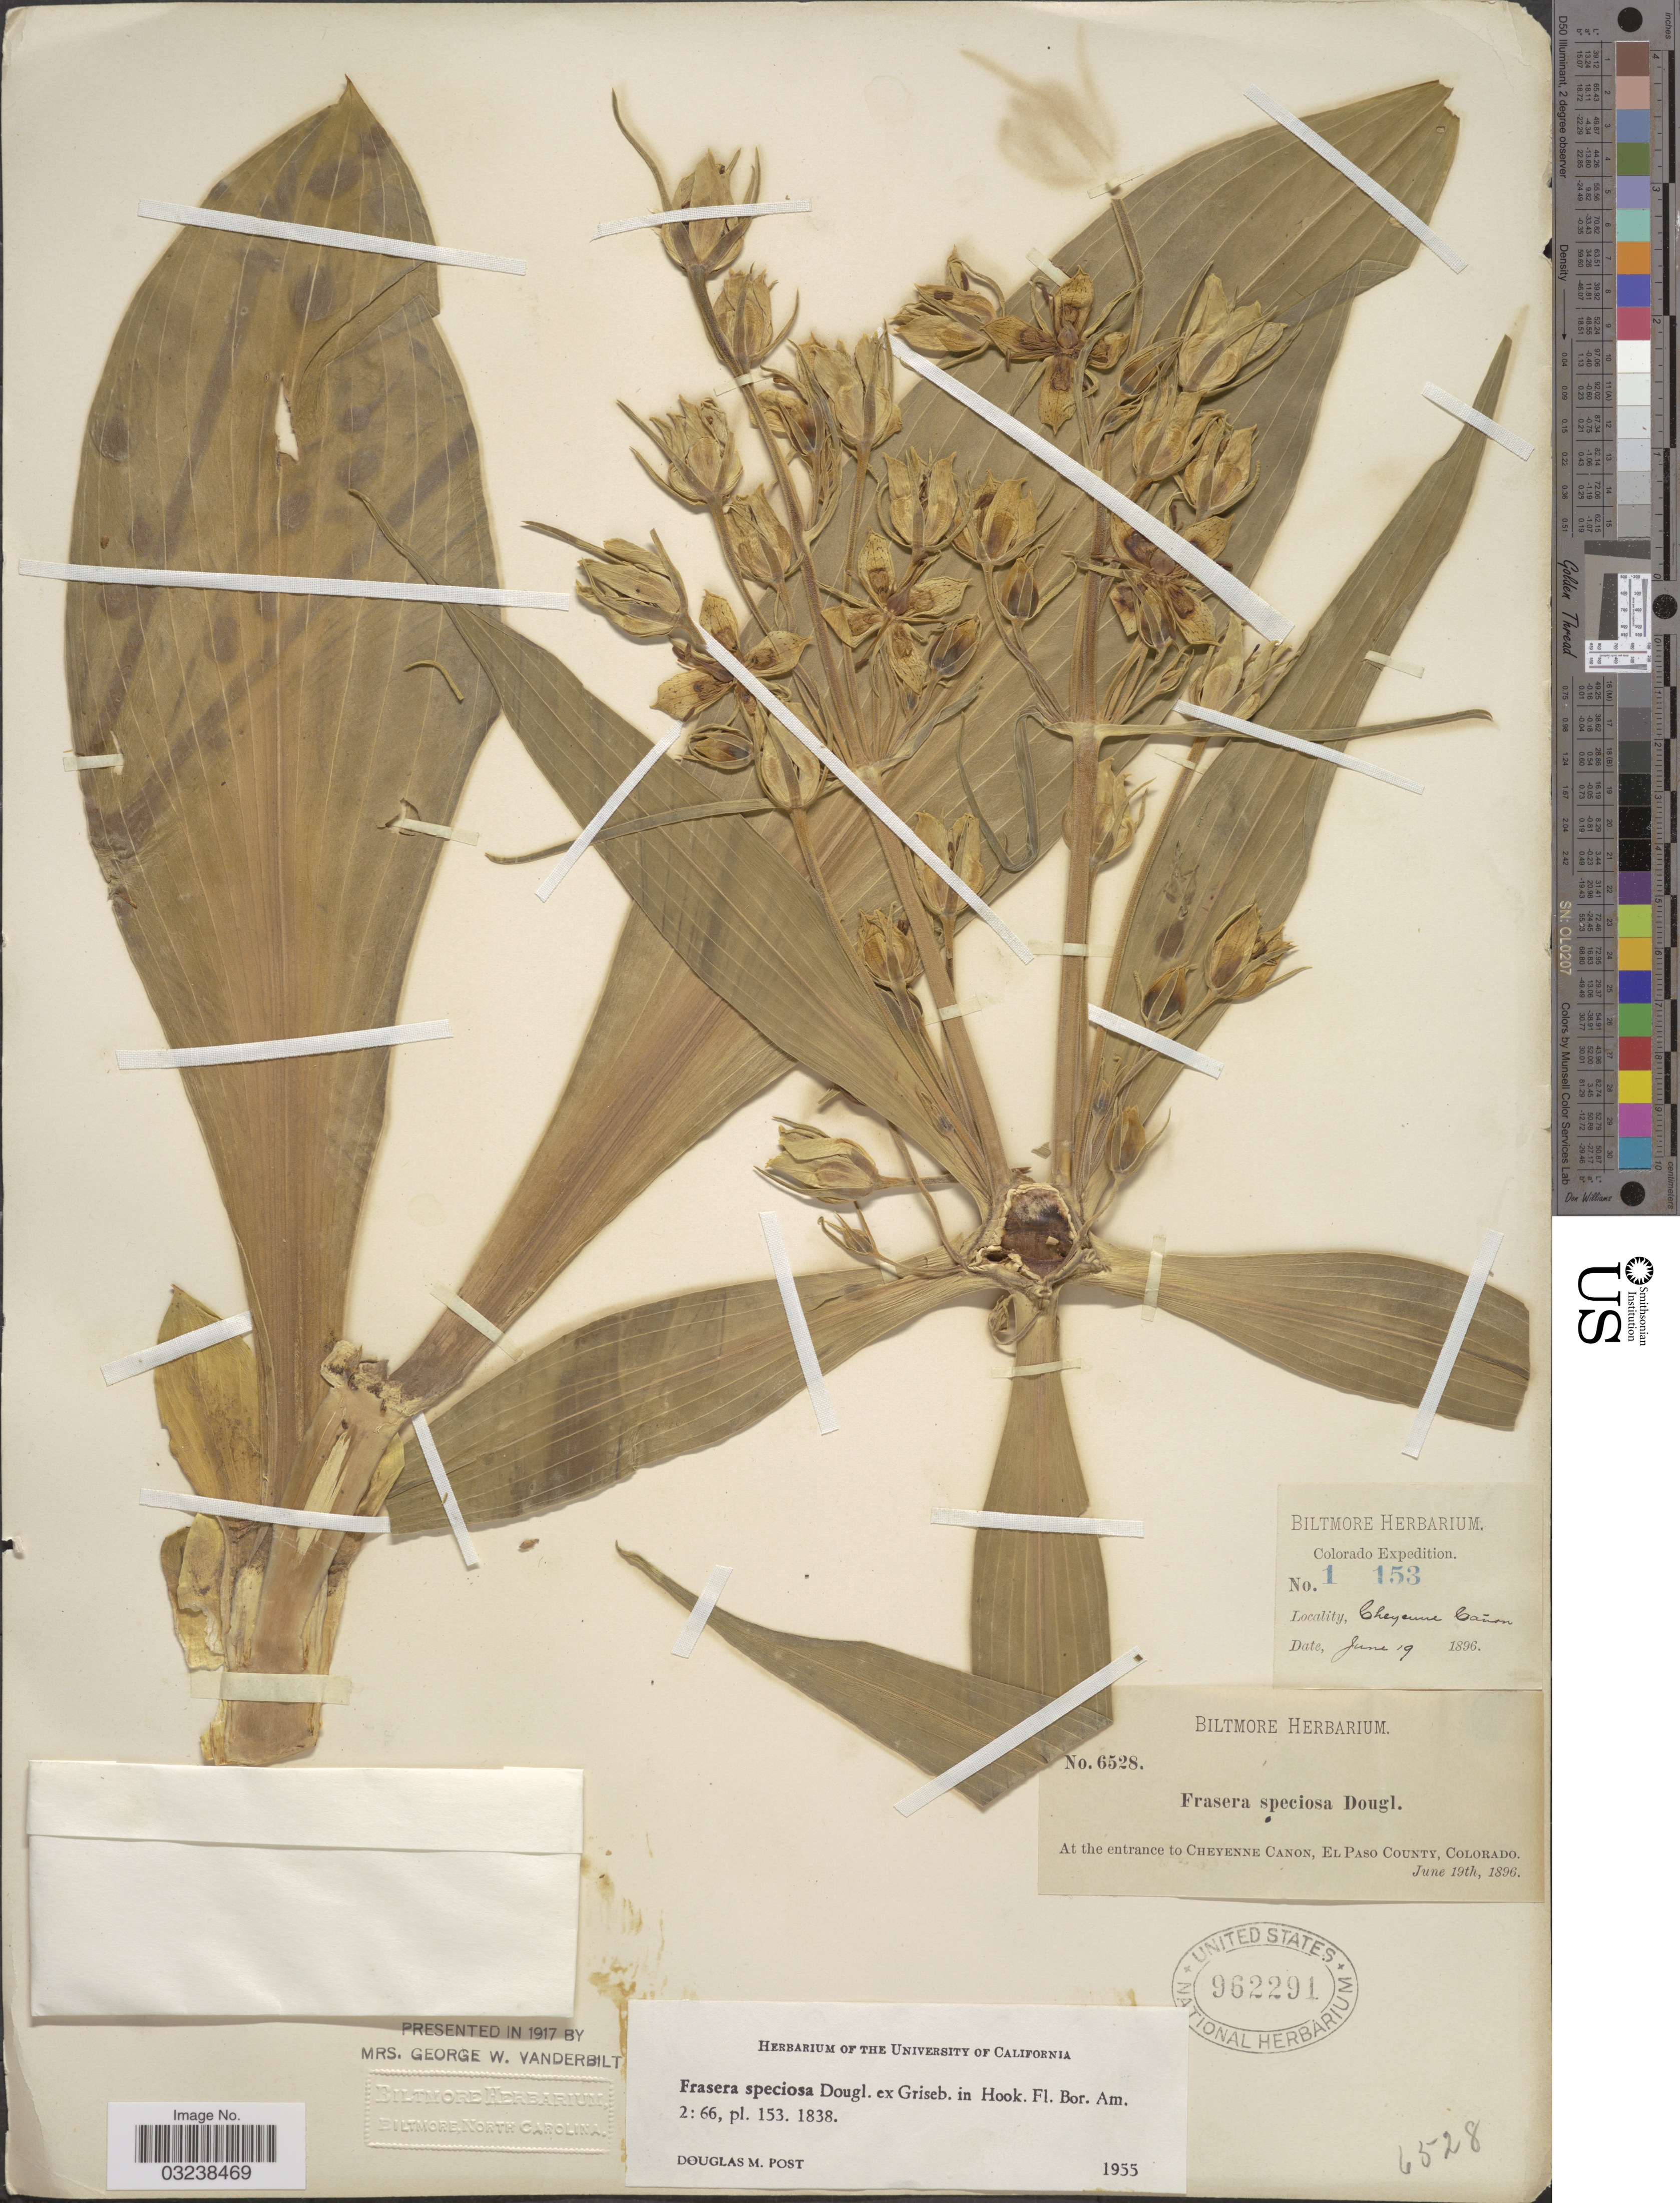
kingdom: Plantae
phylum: Tracheophyta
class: Magnoliopsida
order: Gentianales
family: Gentianaceae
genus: Swertia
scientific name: Swertia radiata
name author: (Kellogg) Kuntze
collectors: ex herb. Biltmore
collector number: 6528/1153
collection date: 1896-06-19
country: United States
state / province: Colorado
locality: At the entrance to Cheyenne Canon, El Paso County.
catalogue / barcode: US 962291